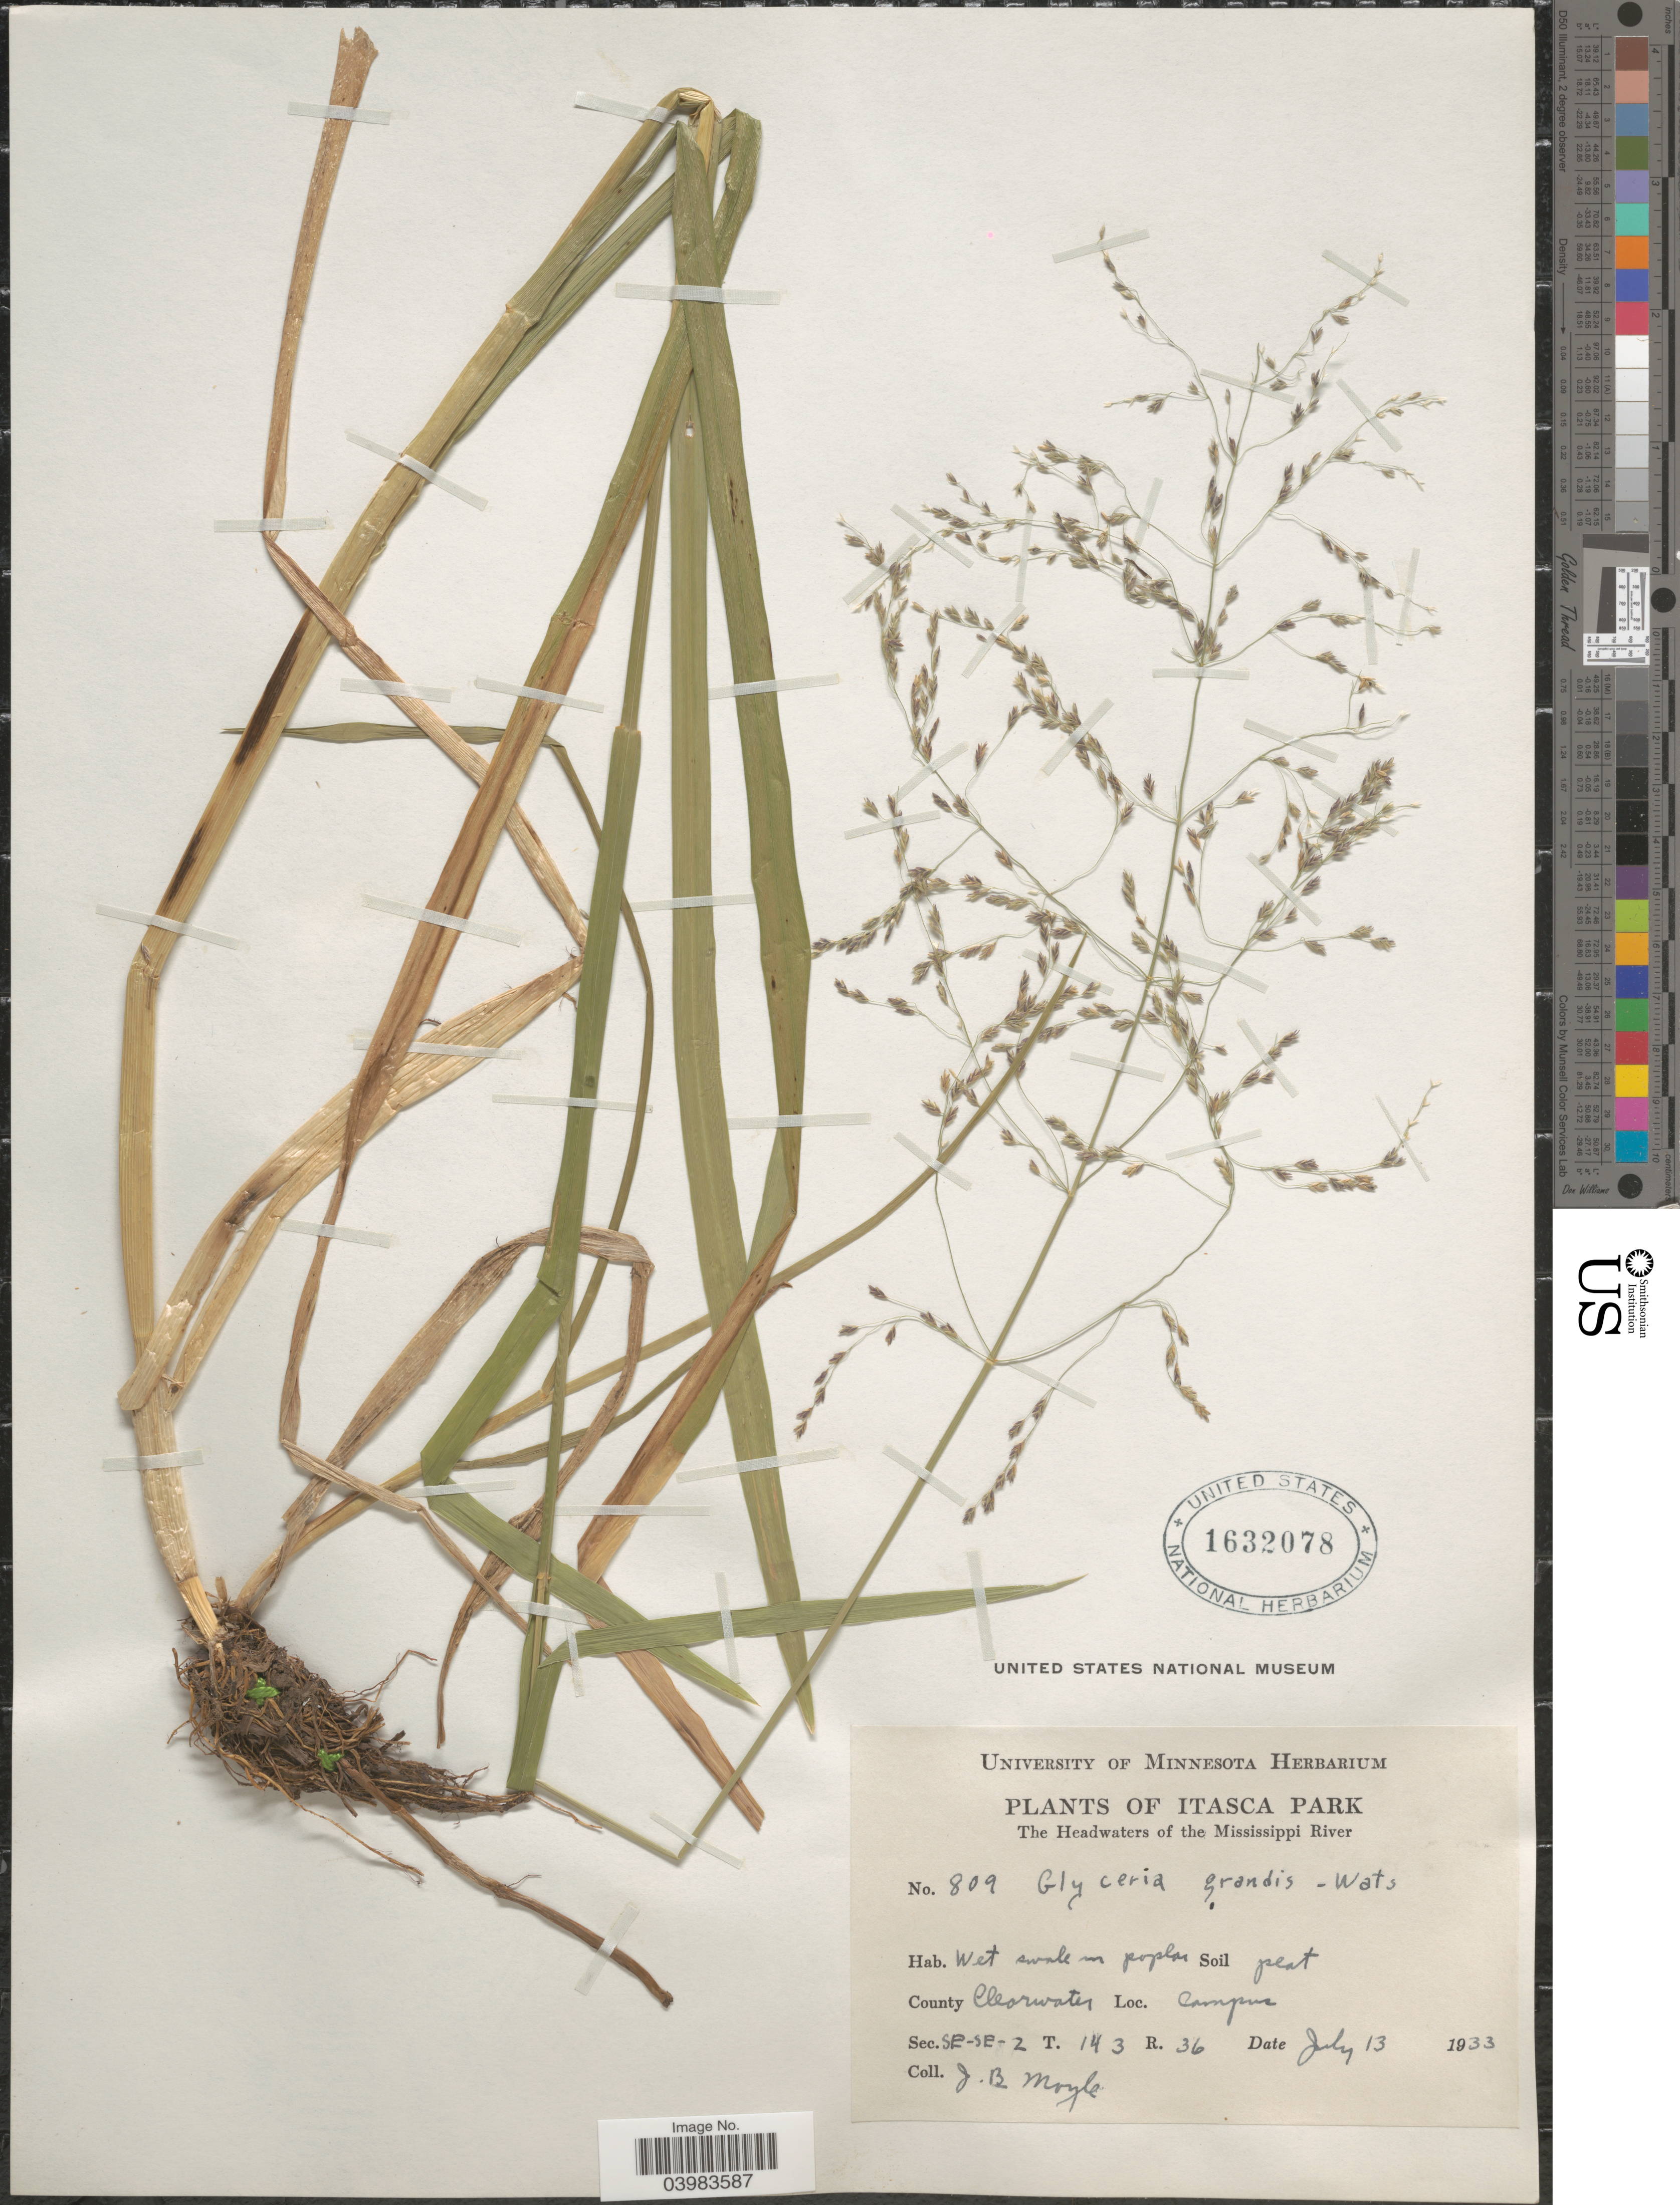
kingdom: Plantae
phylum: Tracheophyta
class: Liliopsida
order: Poales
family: Poaceae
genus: Glyceria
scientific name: Glyceria grandis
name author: S. Watson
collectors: J. Moyle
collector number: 809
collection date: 1933-07-13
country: United States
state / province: Minnesota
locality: Itasca Park. The Headwaters of the Mississippi River. County Clearwater. Campus. Sec. SE-SE-2 T. 143 R. 36.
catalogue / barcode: US 1632078